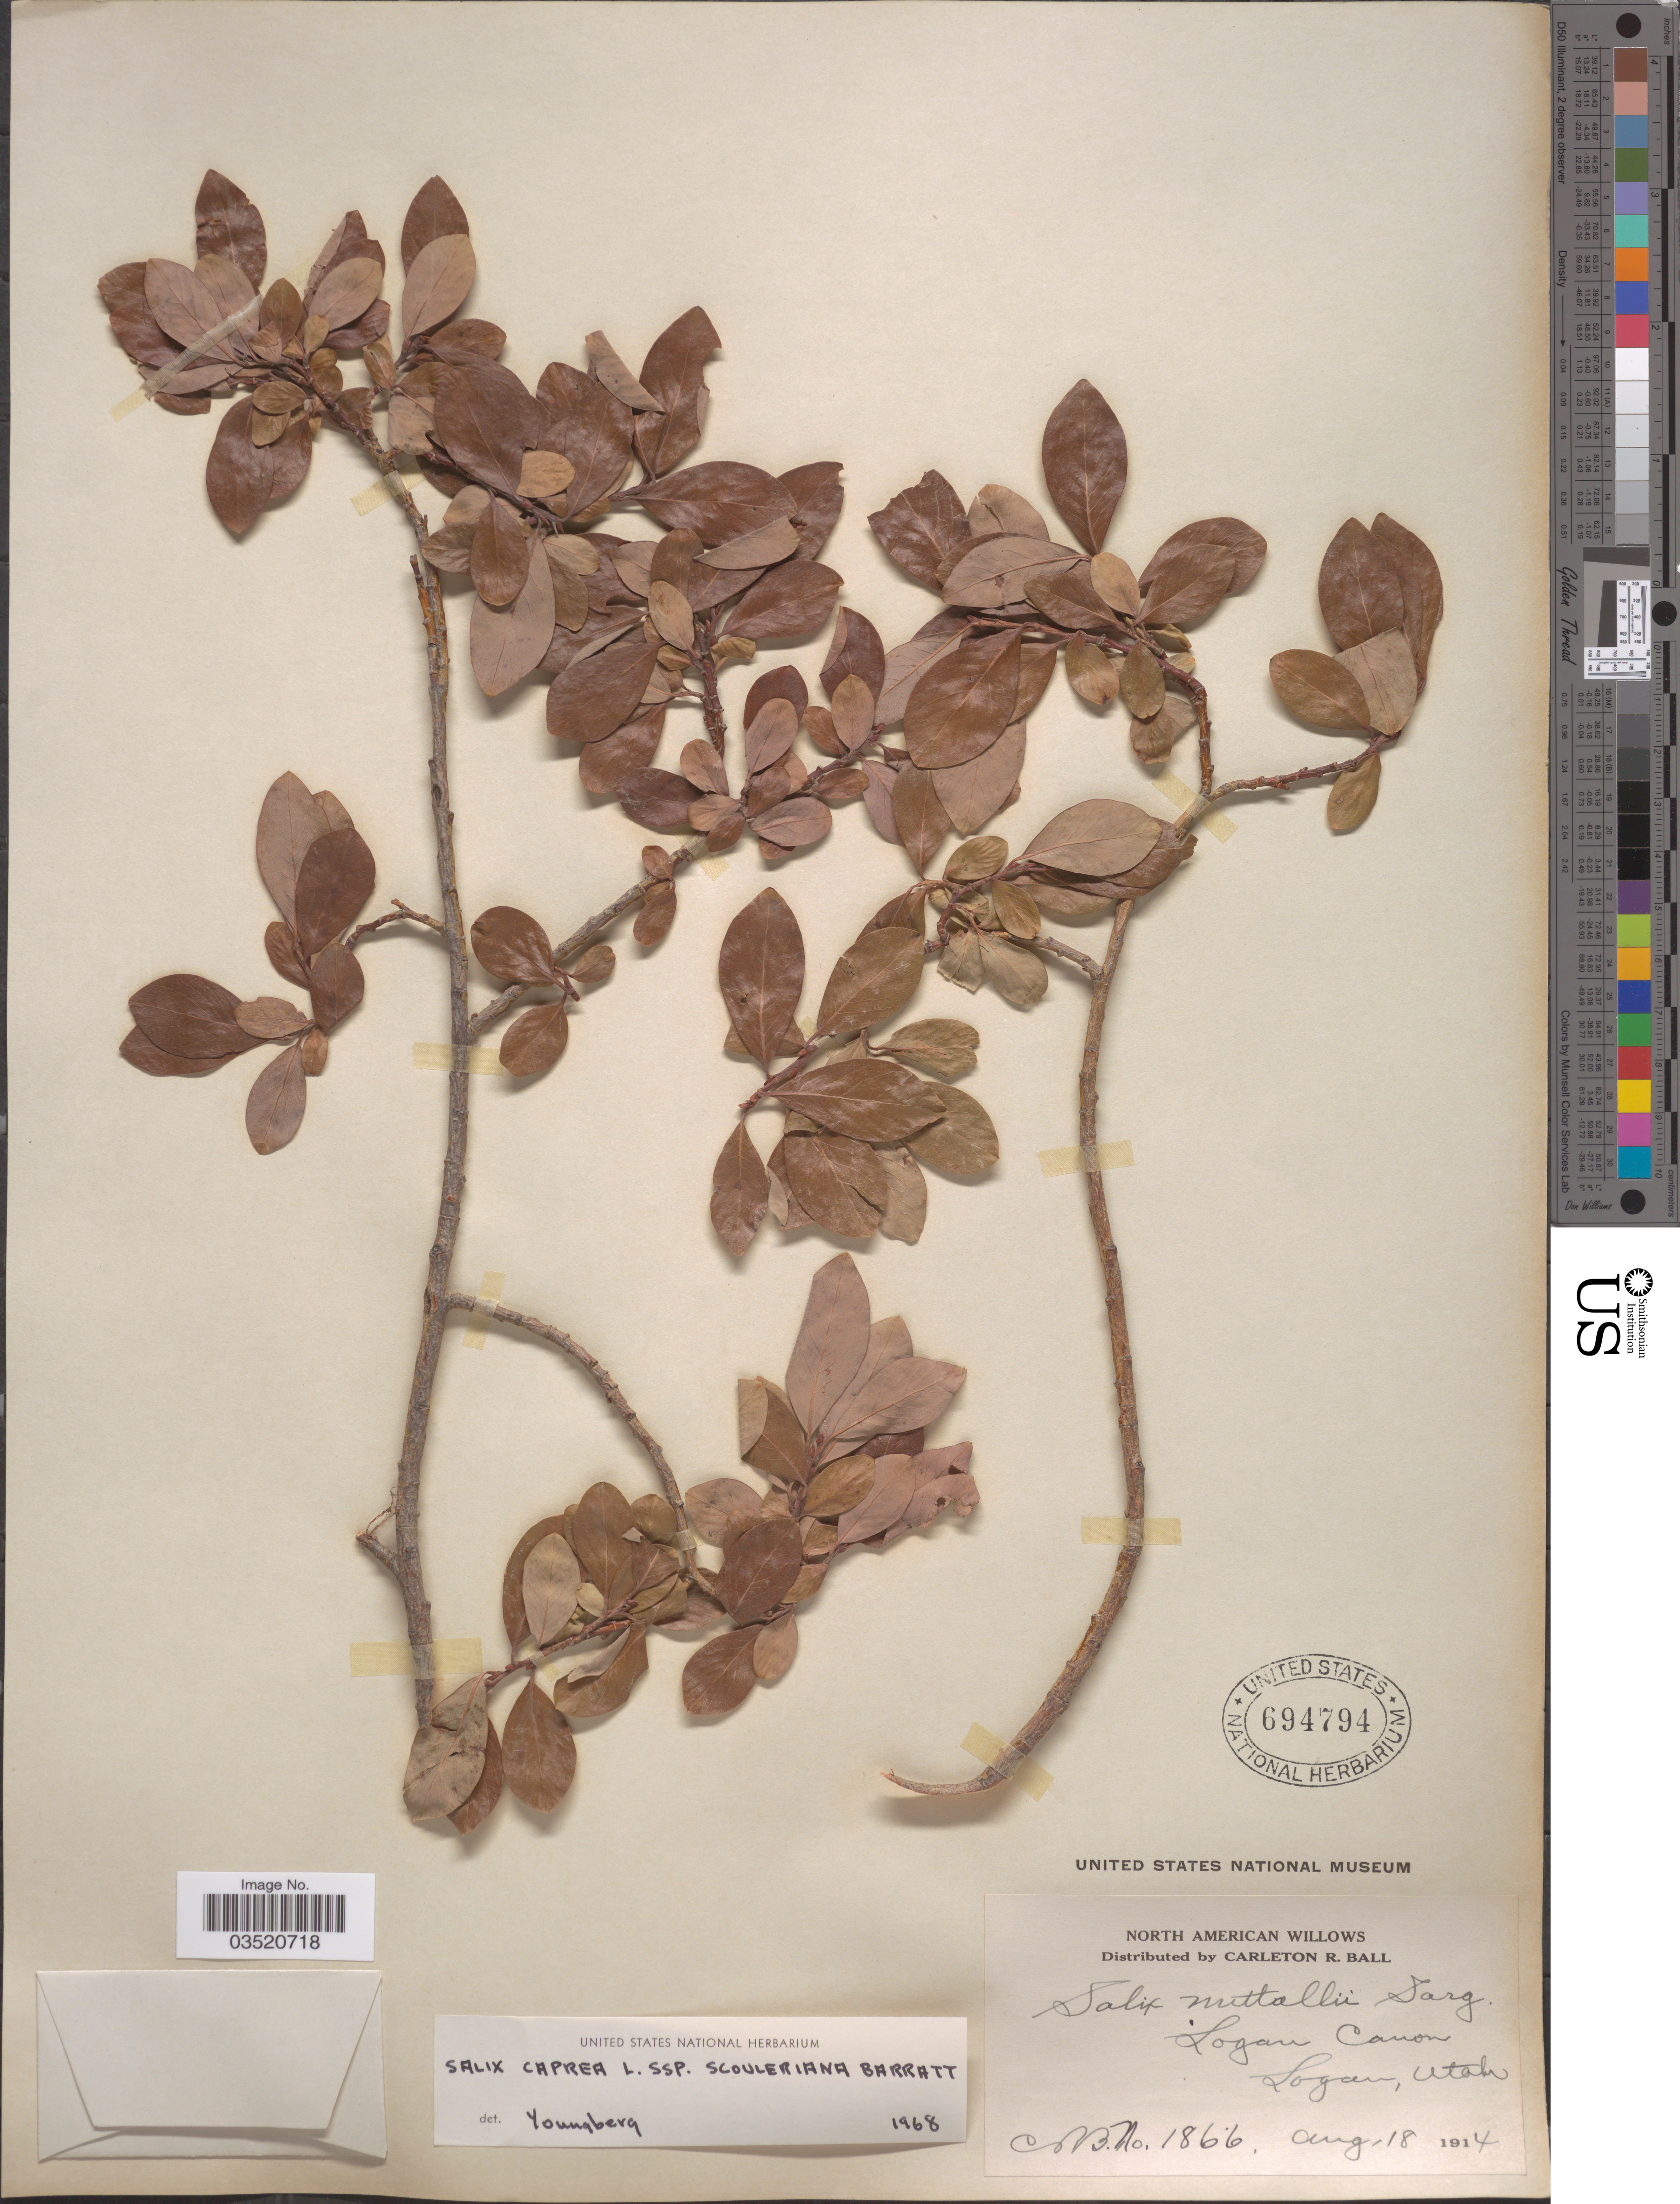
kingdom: Plantae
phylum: Tracheophyta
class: Magnoliopsida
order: Malpighiales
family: Salicaceae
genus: Salix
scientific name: Salix scouleriana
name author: Barratt ex Hook.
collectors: C. R. Ball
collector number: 1866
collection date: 1914-08-18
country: United States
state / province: Utah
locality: Logan Canon, Logan.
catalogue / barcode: US 694794